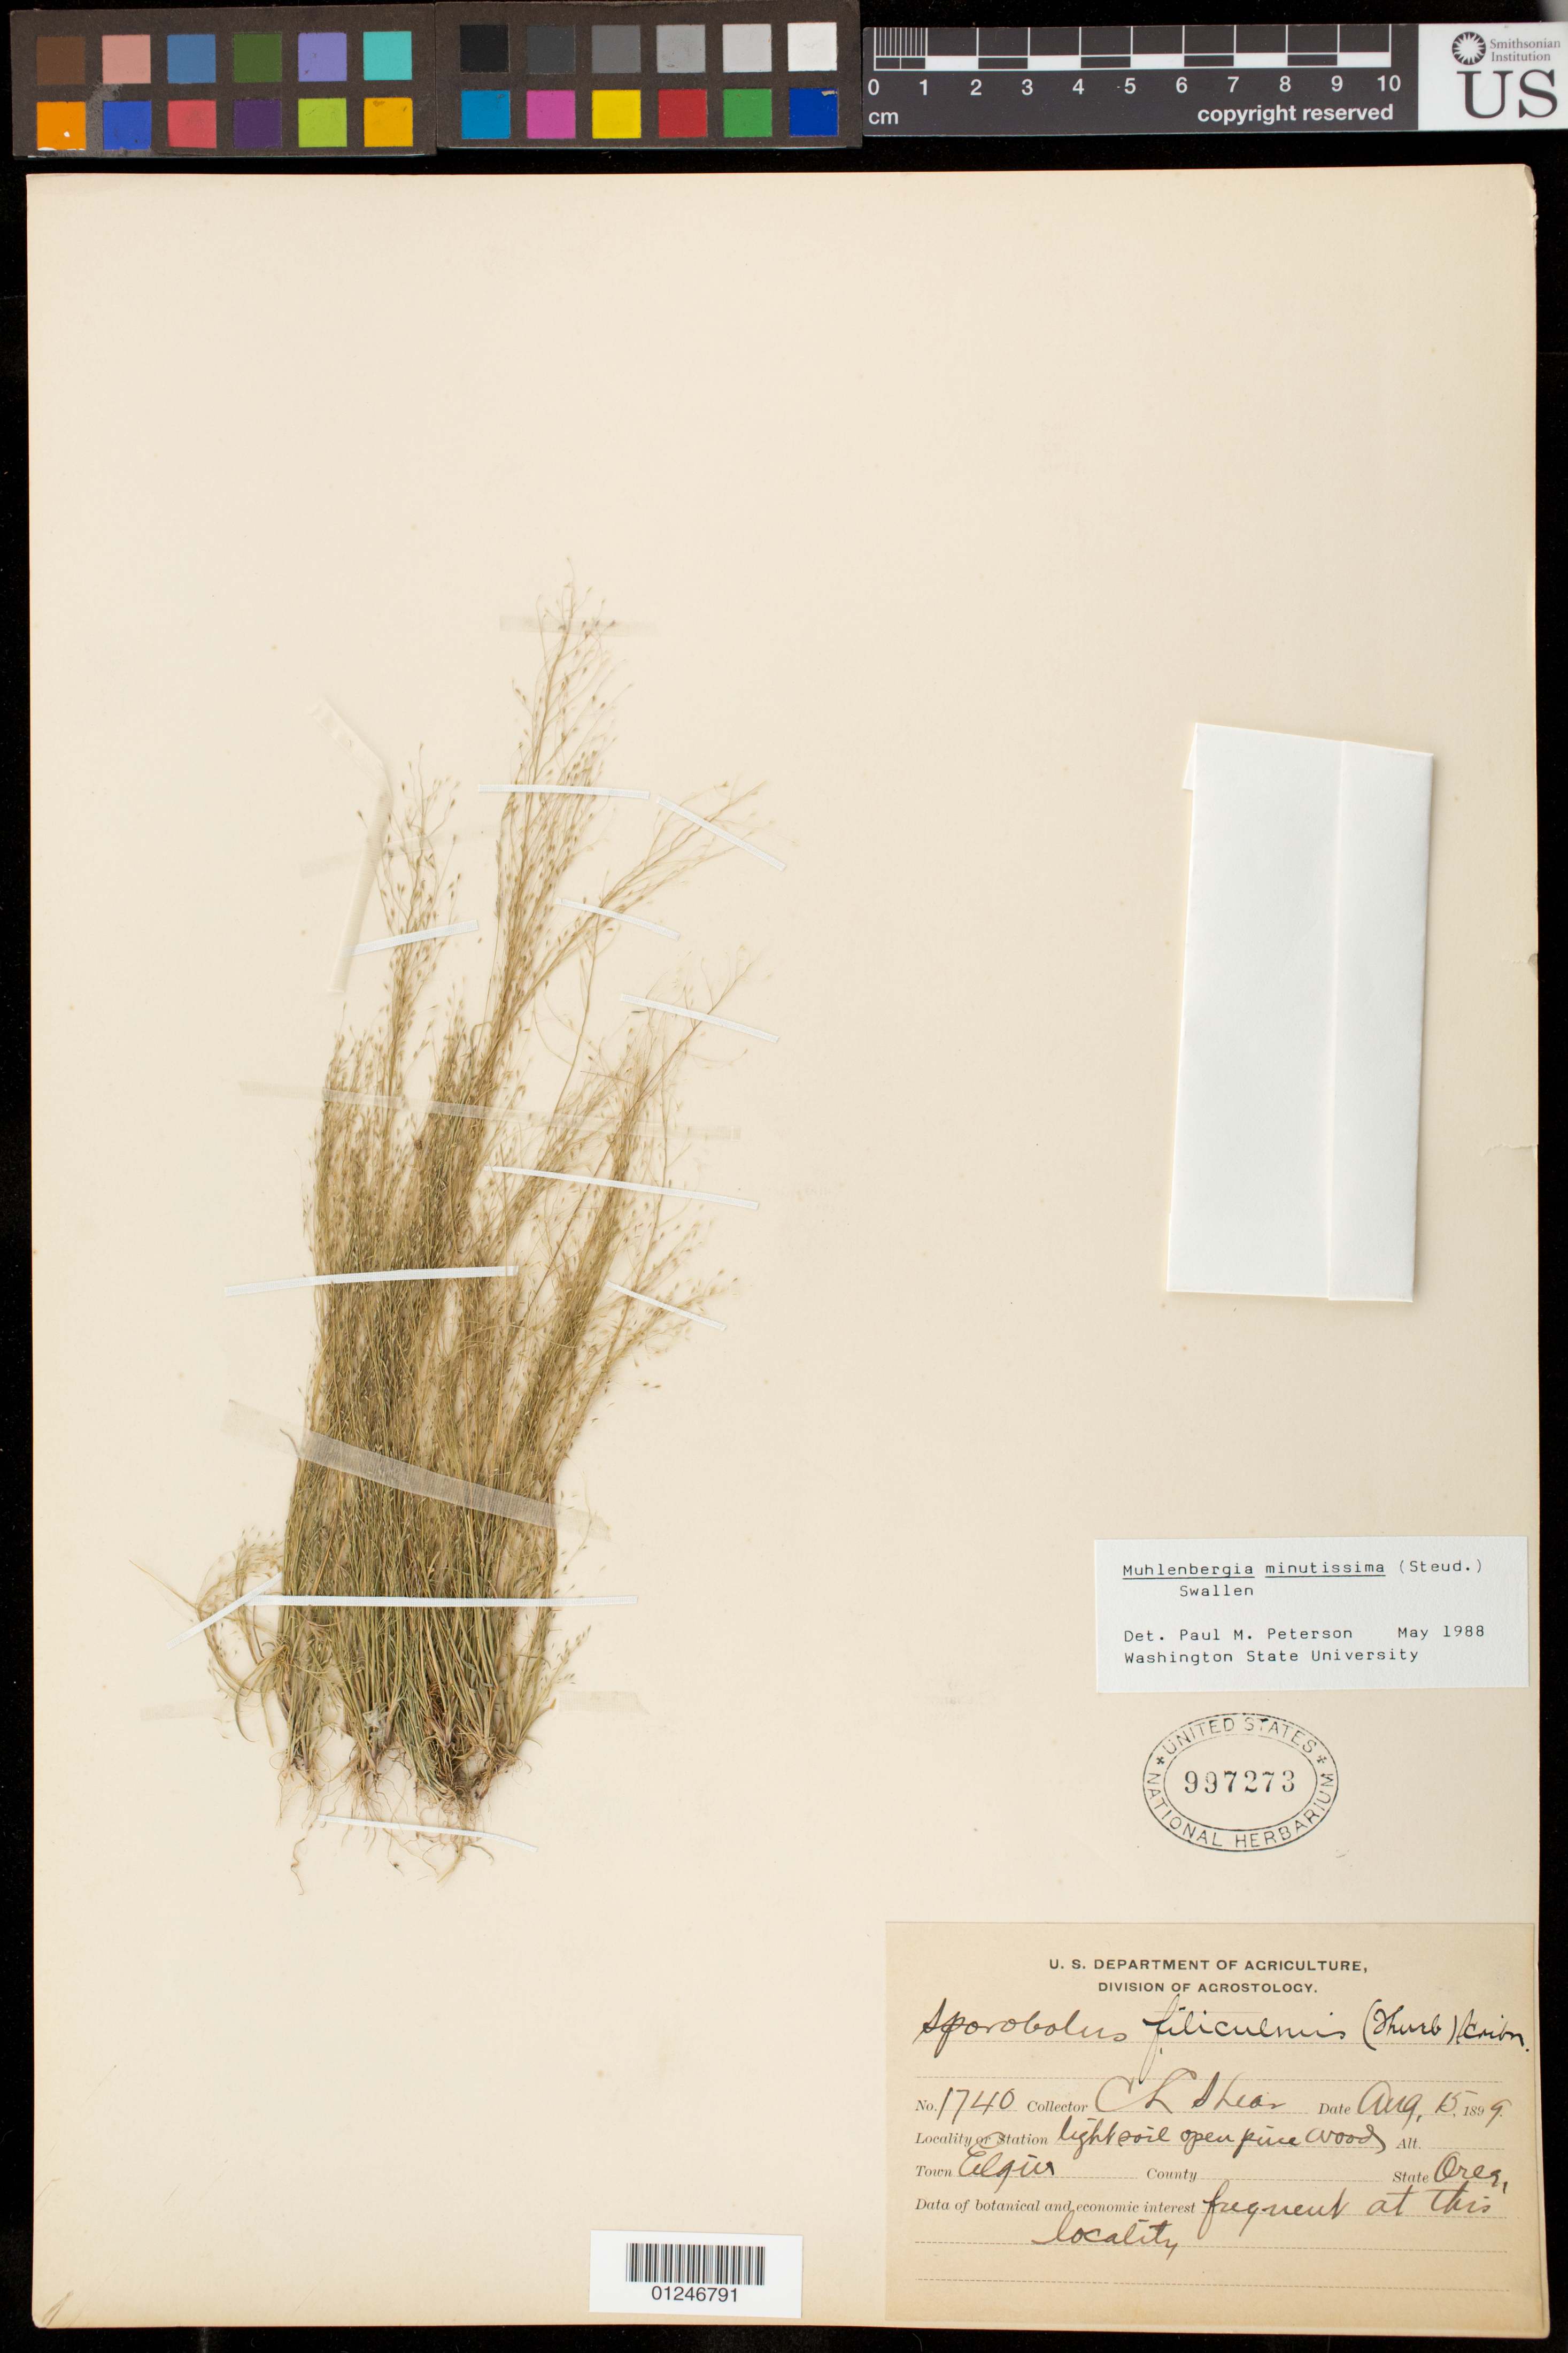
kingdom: Plantae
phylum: Tracheophyta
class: Liliopsida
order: Poales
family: Poaceae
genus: Muhlenbergia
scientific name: Muhlenbergia minutissima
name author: (Steud.) Swallen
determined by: Peterson, Paul M., (BOT), Smithsonian Institution - National Museum of Natural History (UNITED STATES)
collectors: C. L. Shear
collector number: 1740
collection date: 1899-08-15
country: United States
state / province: Oregon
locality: Elgin, Oregon. U.S.A.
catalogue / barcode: US 997273